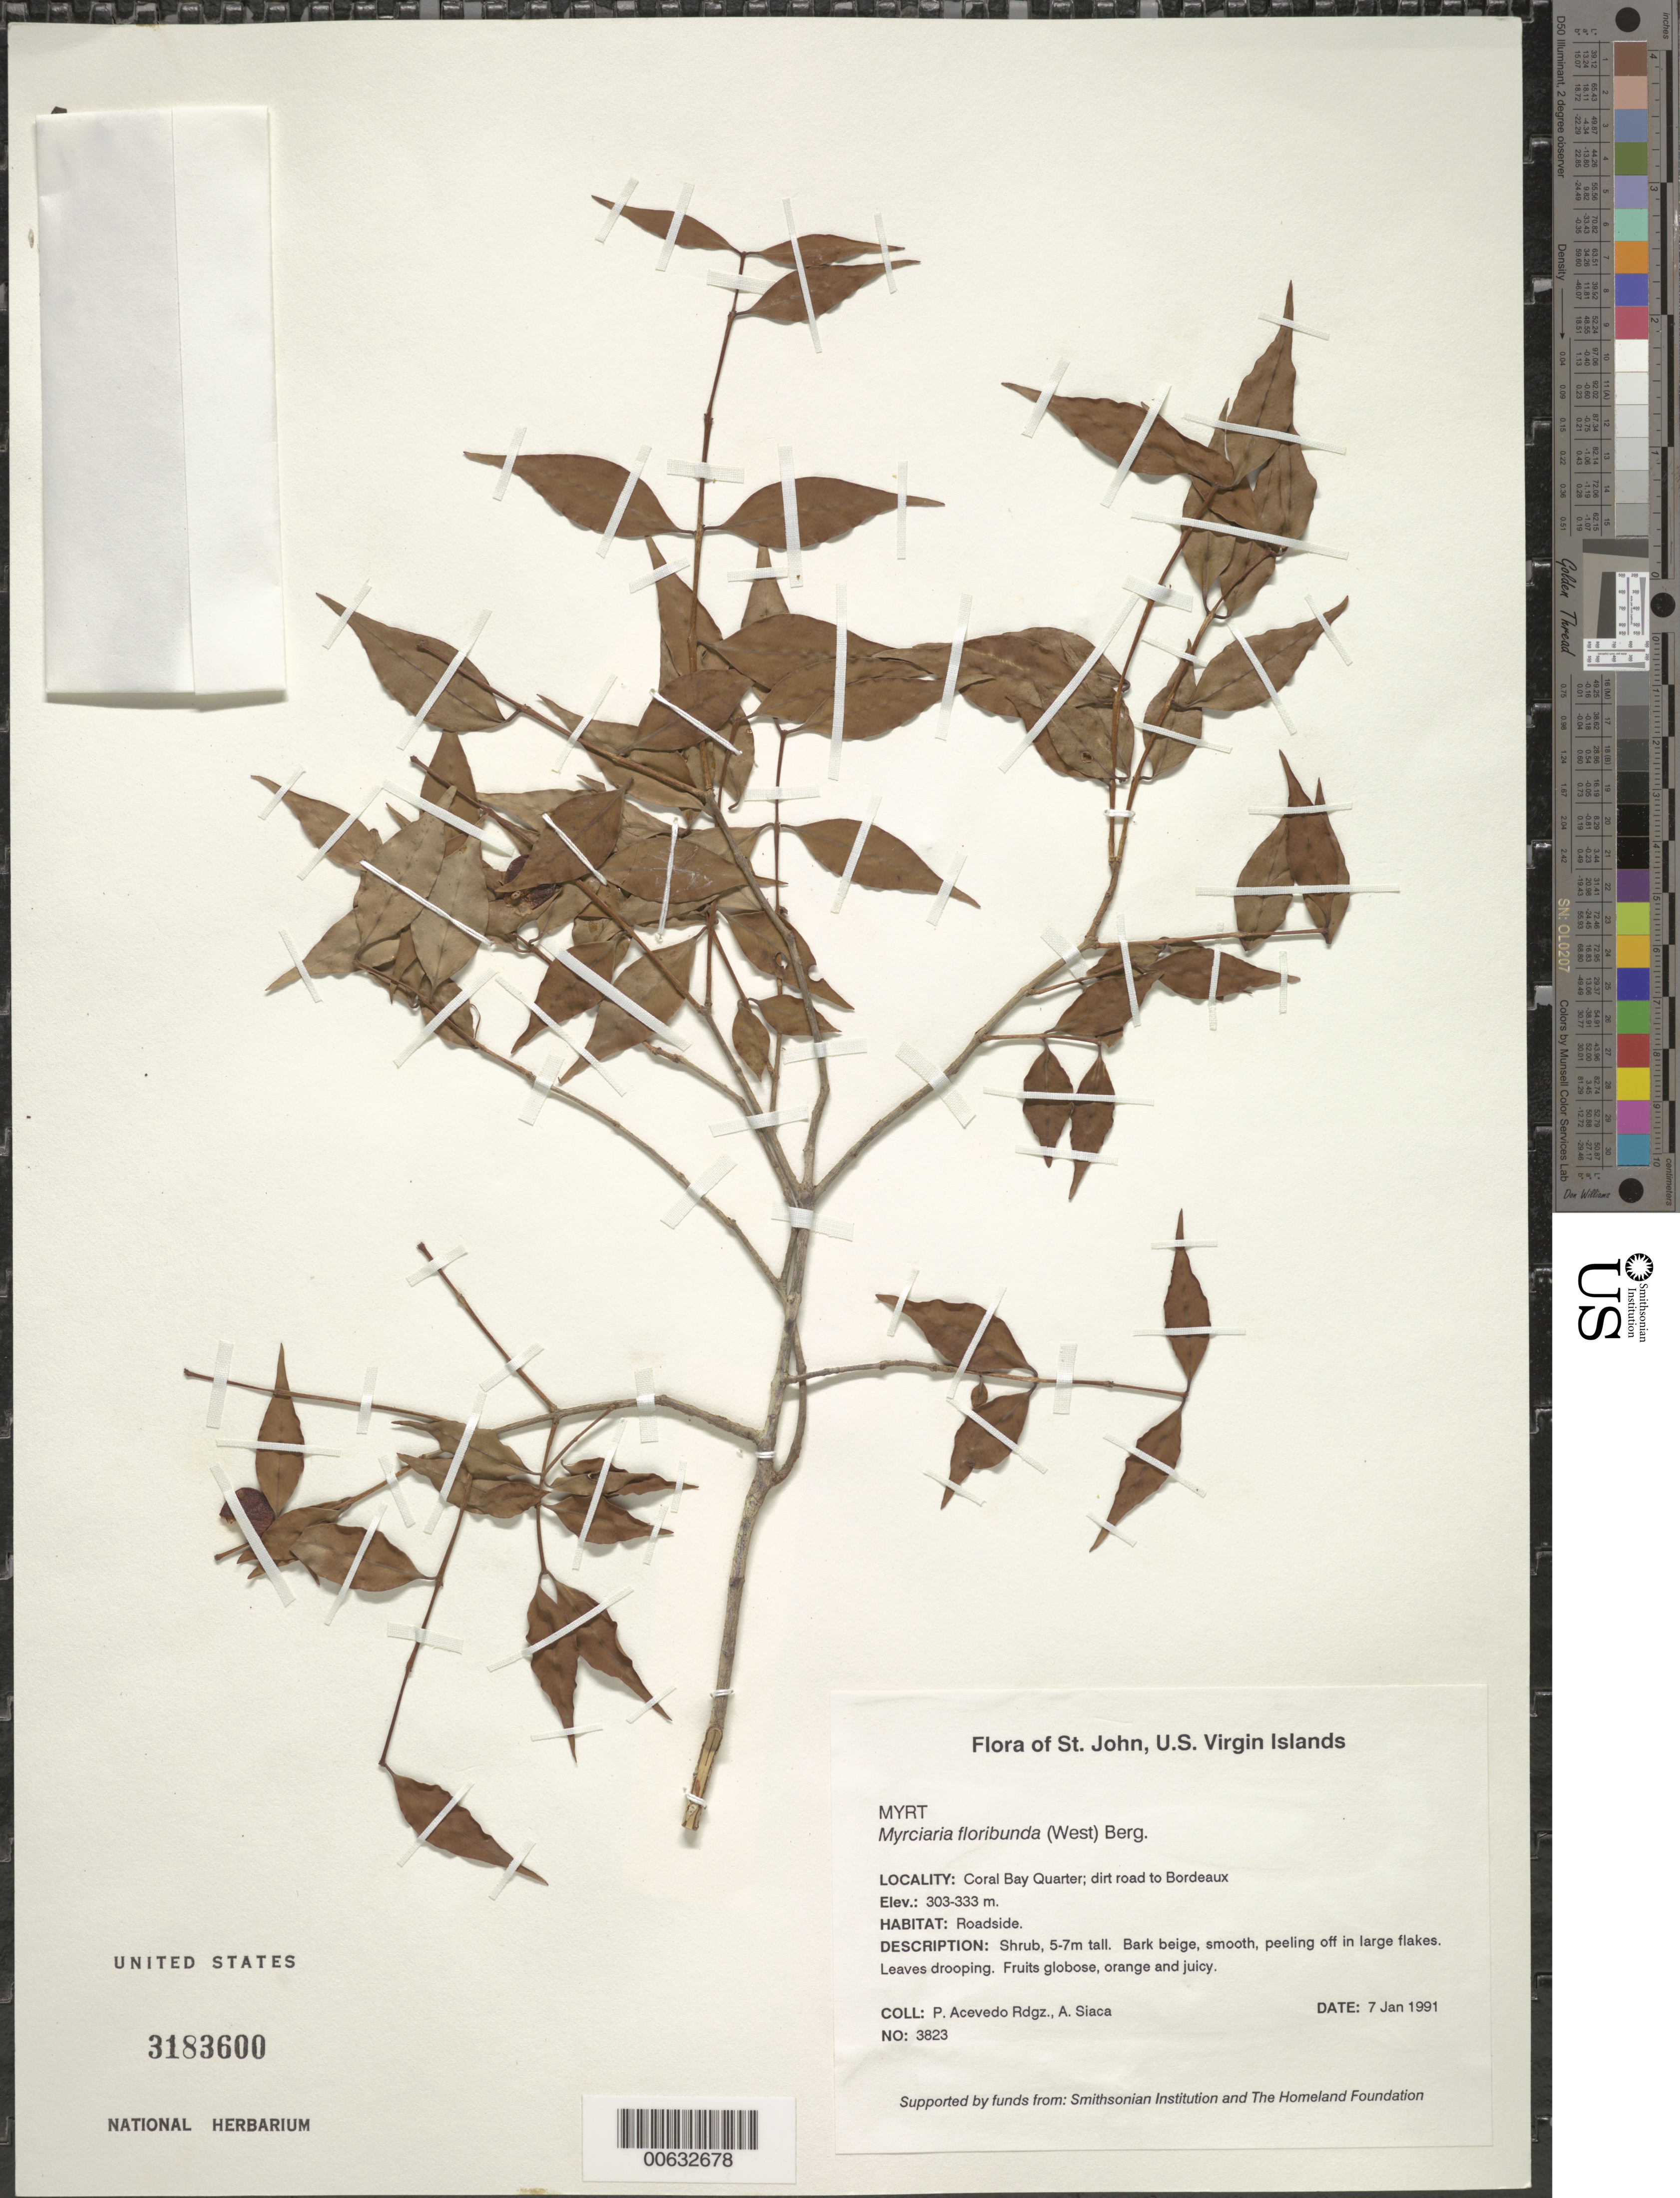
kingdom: Plantae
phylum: Tracheophyta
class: Magnoliopsida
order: Myrtales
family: Myrtaceae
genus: Myrciaria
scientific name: Myrciaria floribunda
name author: (H. West ex Willd.) O. Berg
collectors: P. Acevedo-Rodr. & A. Siaca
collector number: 3823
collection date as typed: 07 Jan 1991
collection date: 1991-01-07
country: U.S. Virgin Islands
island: St. John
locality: Coral Bay Quarter; dirt road to Bordeaux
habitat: Roadside.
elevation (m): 303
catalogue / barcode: US 3183600